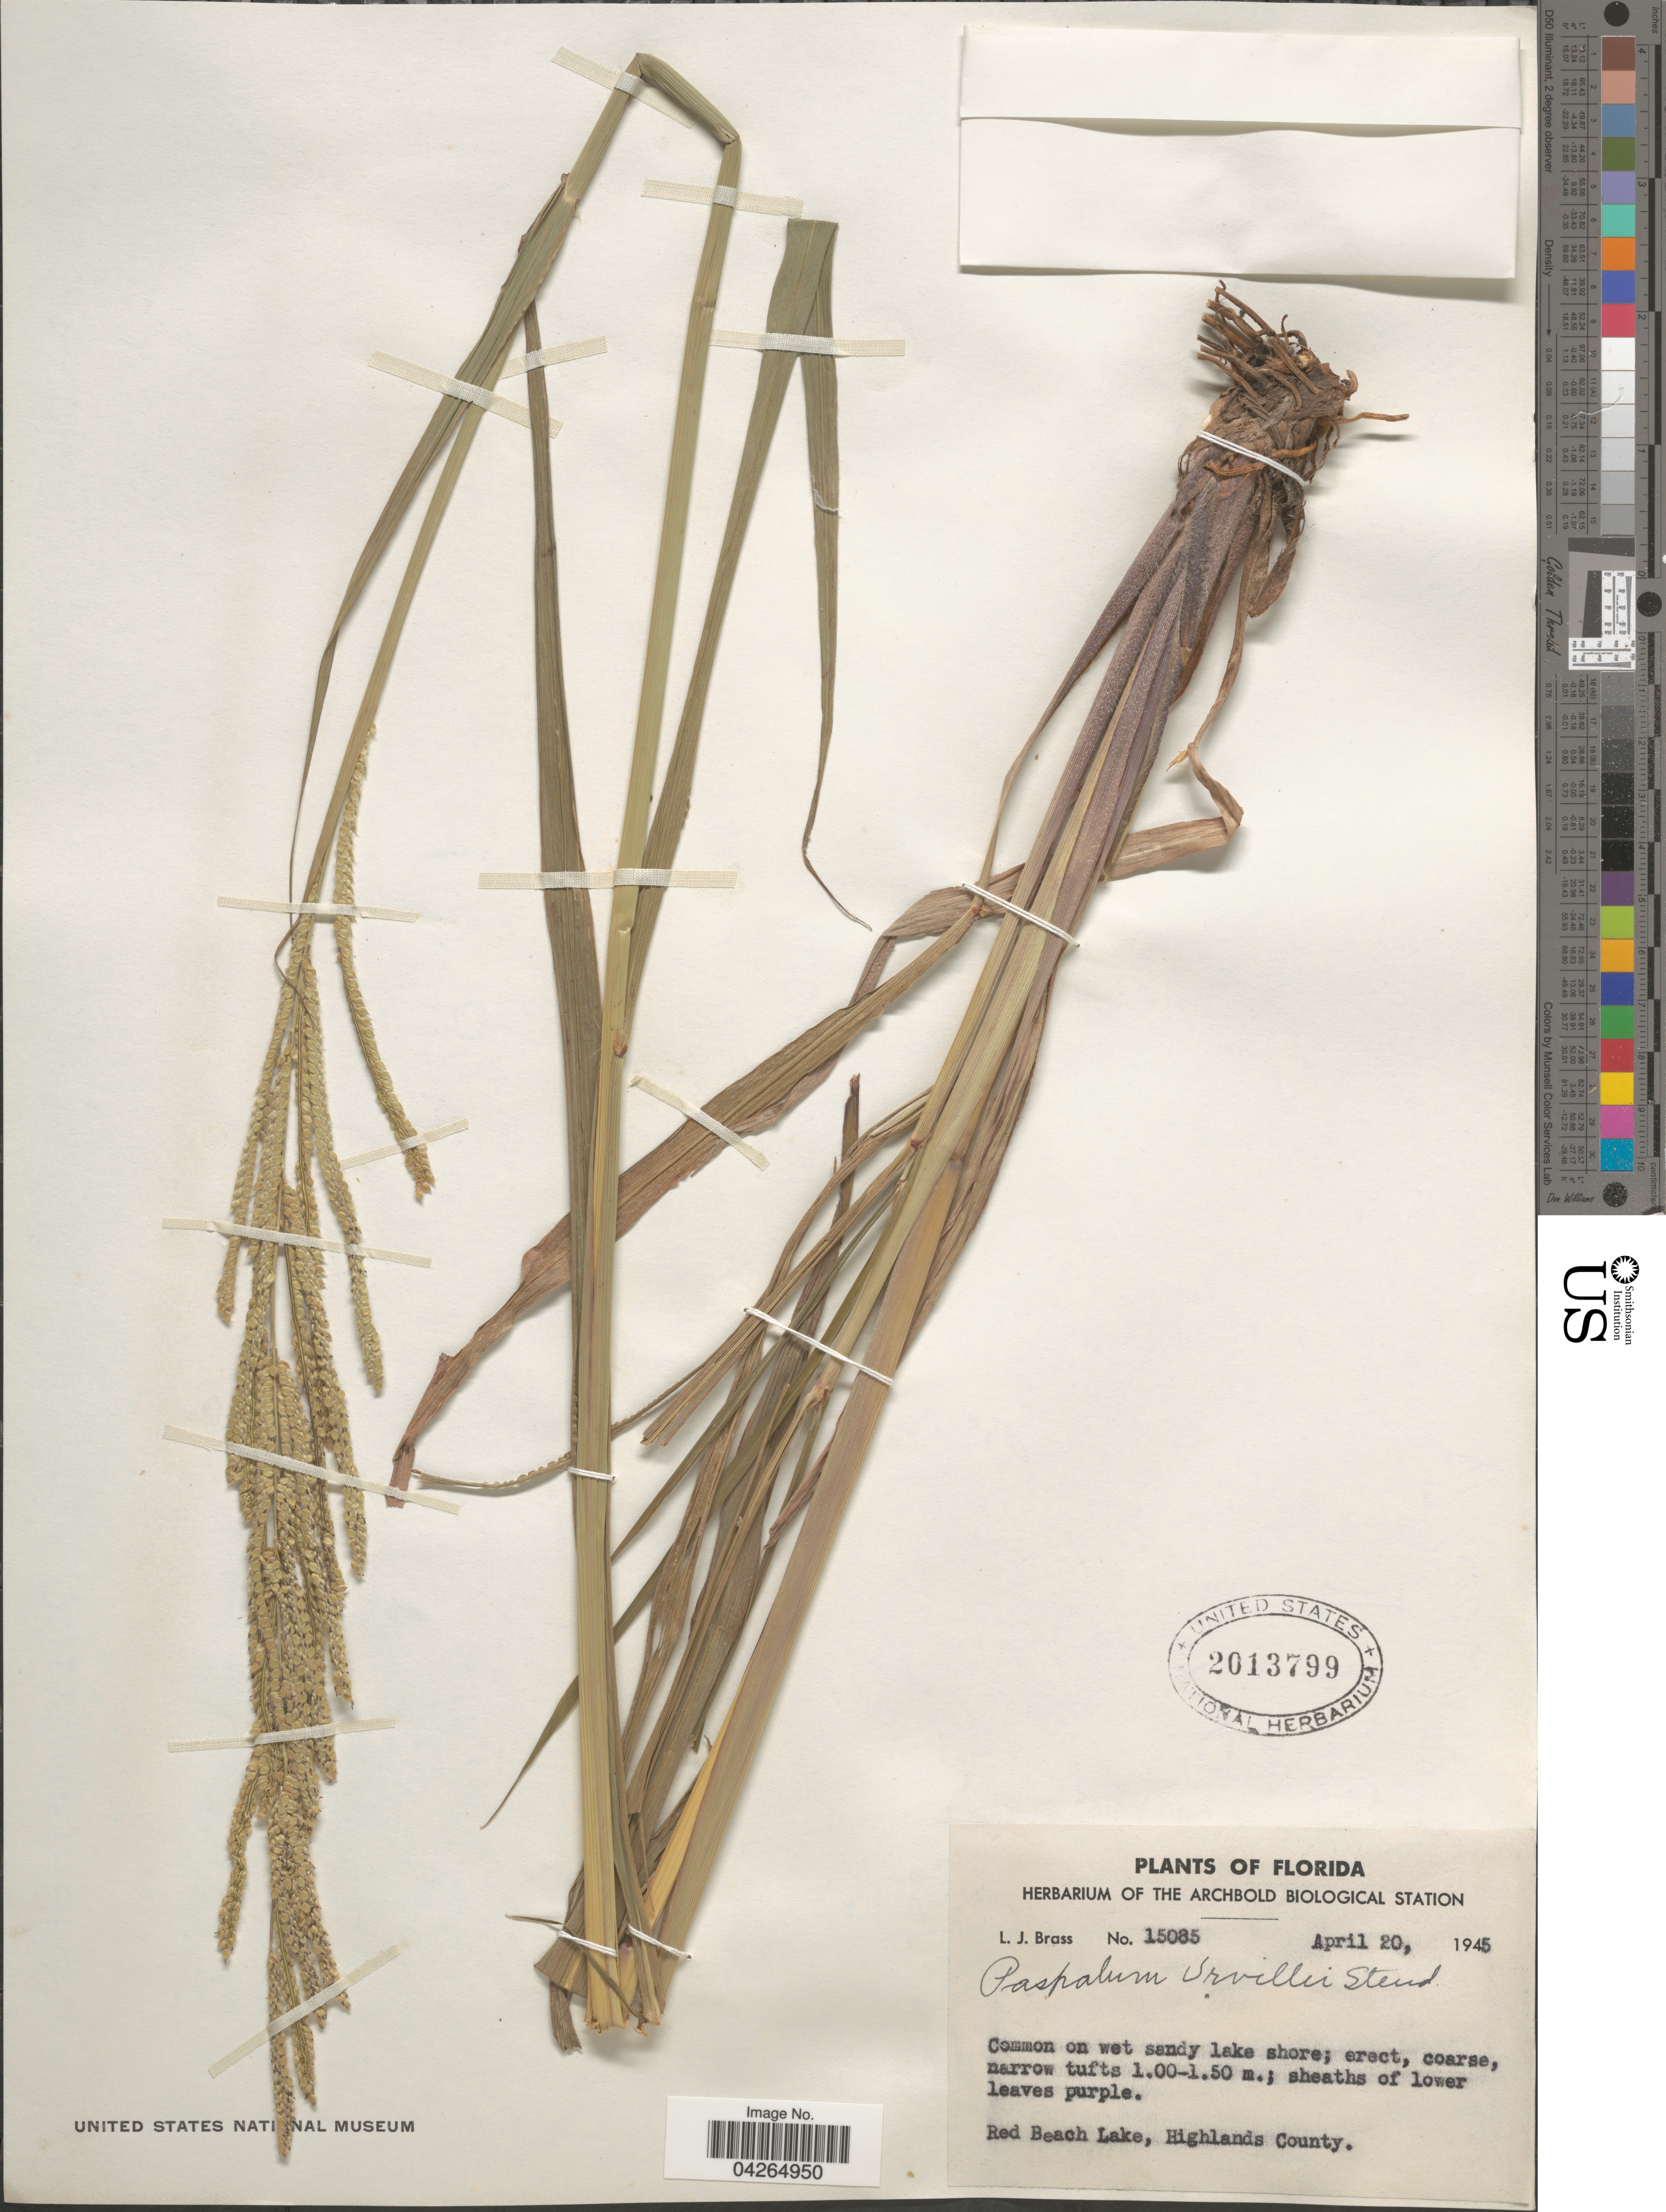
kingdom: Plantae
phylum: Tracheophyta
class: Liliopsida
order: Poales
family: Poaceae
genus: Paspalum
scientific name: Paspalum urvillei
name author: Steud.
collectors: L. J. Brass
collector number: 15085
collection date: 1945-04-20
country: United States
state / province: Florida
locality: Red Beach Lake, Highlands County.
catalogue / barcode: US 2013799